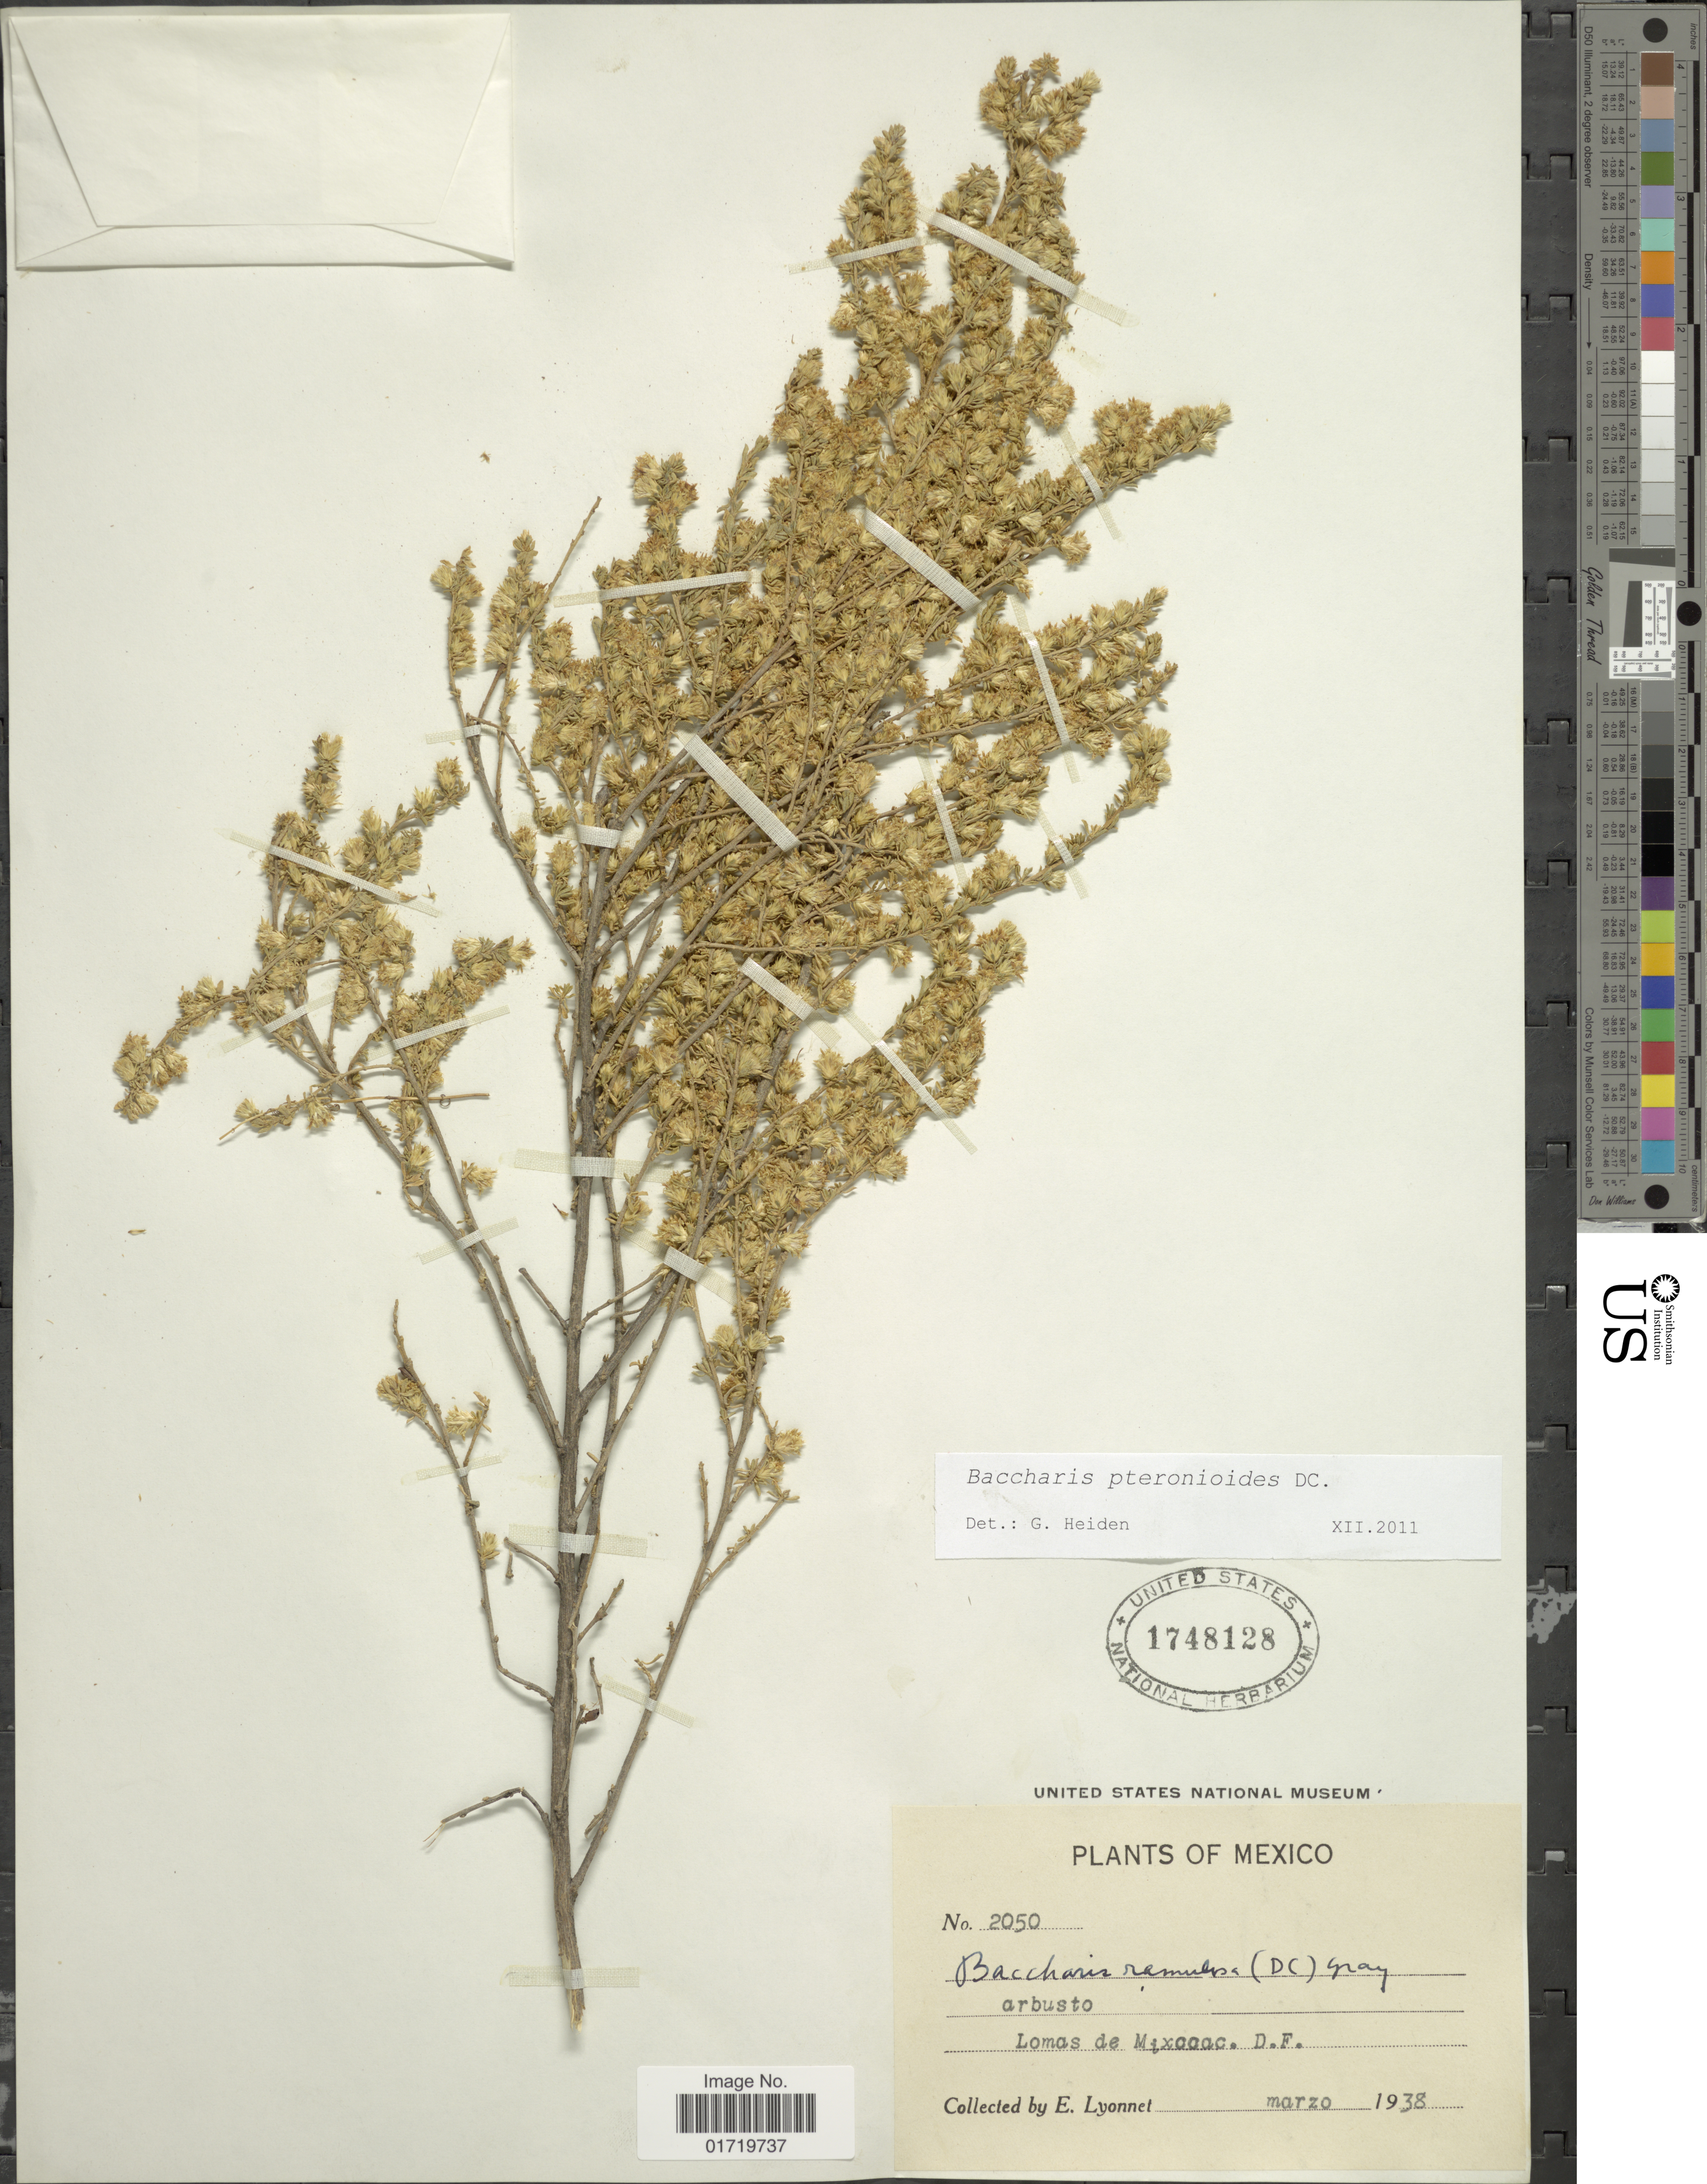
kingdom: Plantae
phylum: Tracheophyta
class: Magnoliopsida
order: Asterales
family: Asteraceae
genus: Baccharis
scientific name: Baccharis pteronioides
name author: DC.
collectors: E. Lyonnet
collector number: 2050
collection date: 1938-03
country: Mexico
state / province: Distrito Federal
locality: Lomas de Mixcoac, D. F.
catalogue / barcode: US 1748128